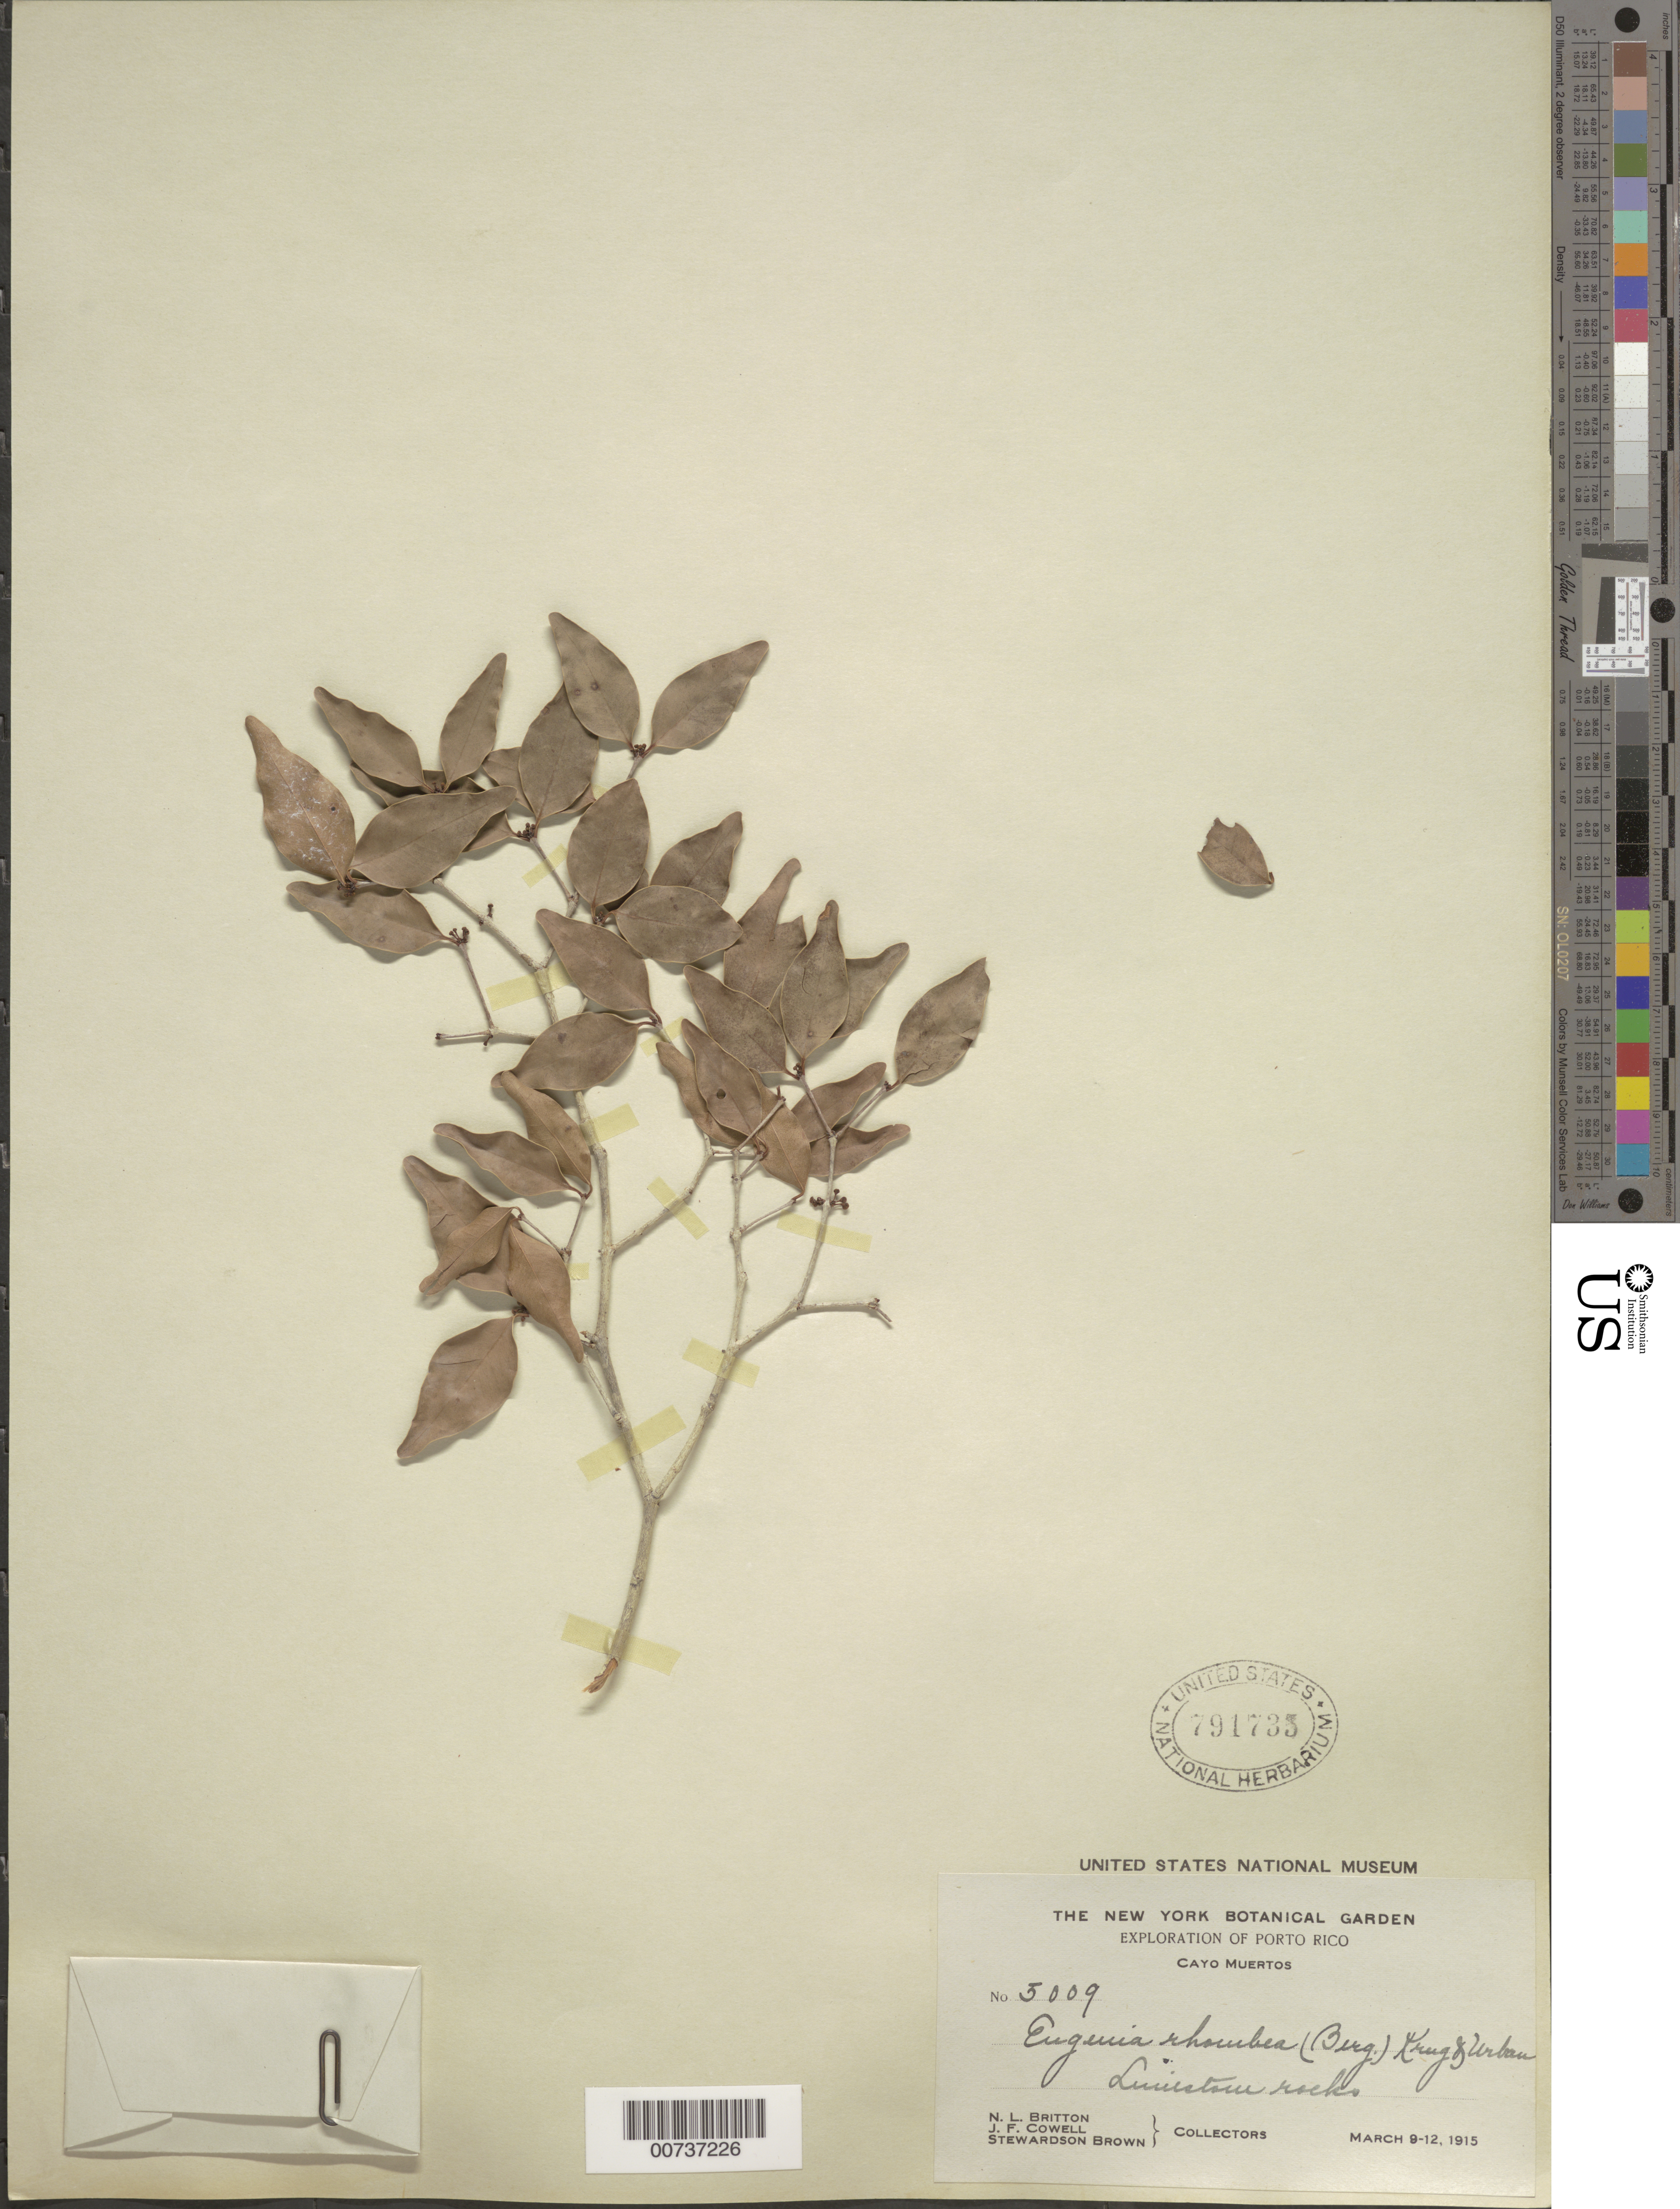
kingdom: Plantae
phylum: Tracheophyta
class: Magnoliopsida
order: Myrtales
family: Myrtaceae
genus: Eugenia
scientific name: Eugenia rhombea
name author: (O. Berg) Krug & Urb.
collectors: N. Britton, J. F. Cowell & S. Brown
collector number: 5009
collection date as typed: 09 Mar 1915 to 12 Mar 1915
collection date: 1915-03-09/1915-03-12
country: Puerto Rico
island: Caja de Muerto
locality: Cayo Muertos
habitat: Limestone rocks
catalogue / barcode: US 791735